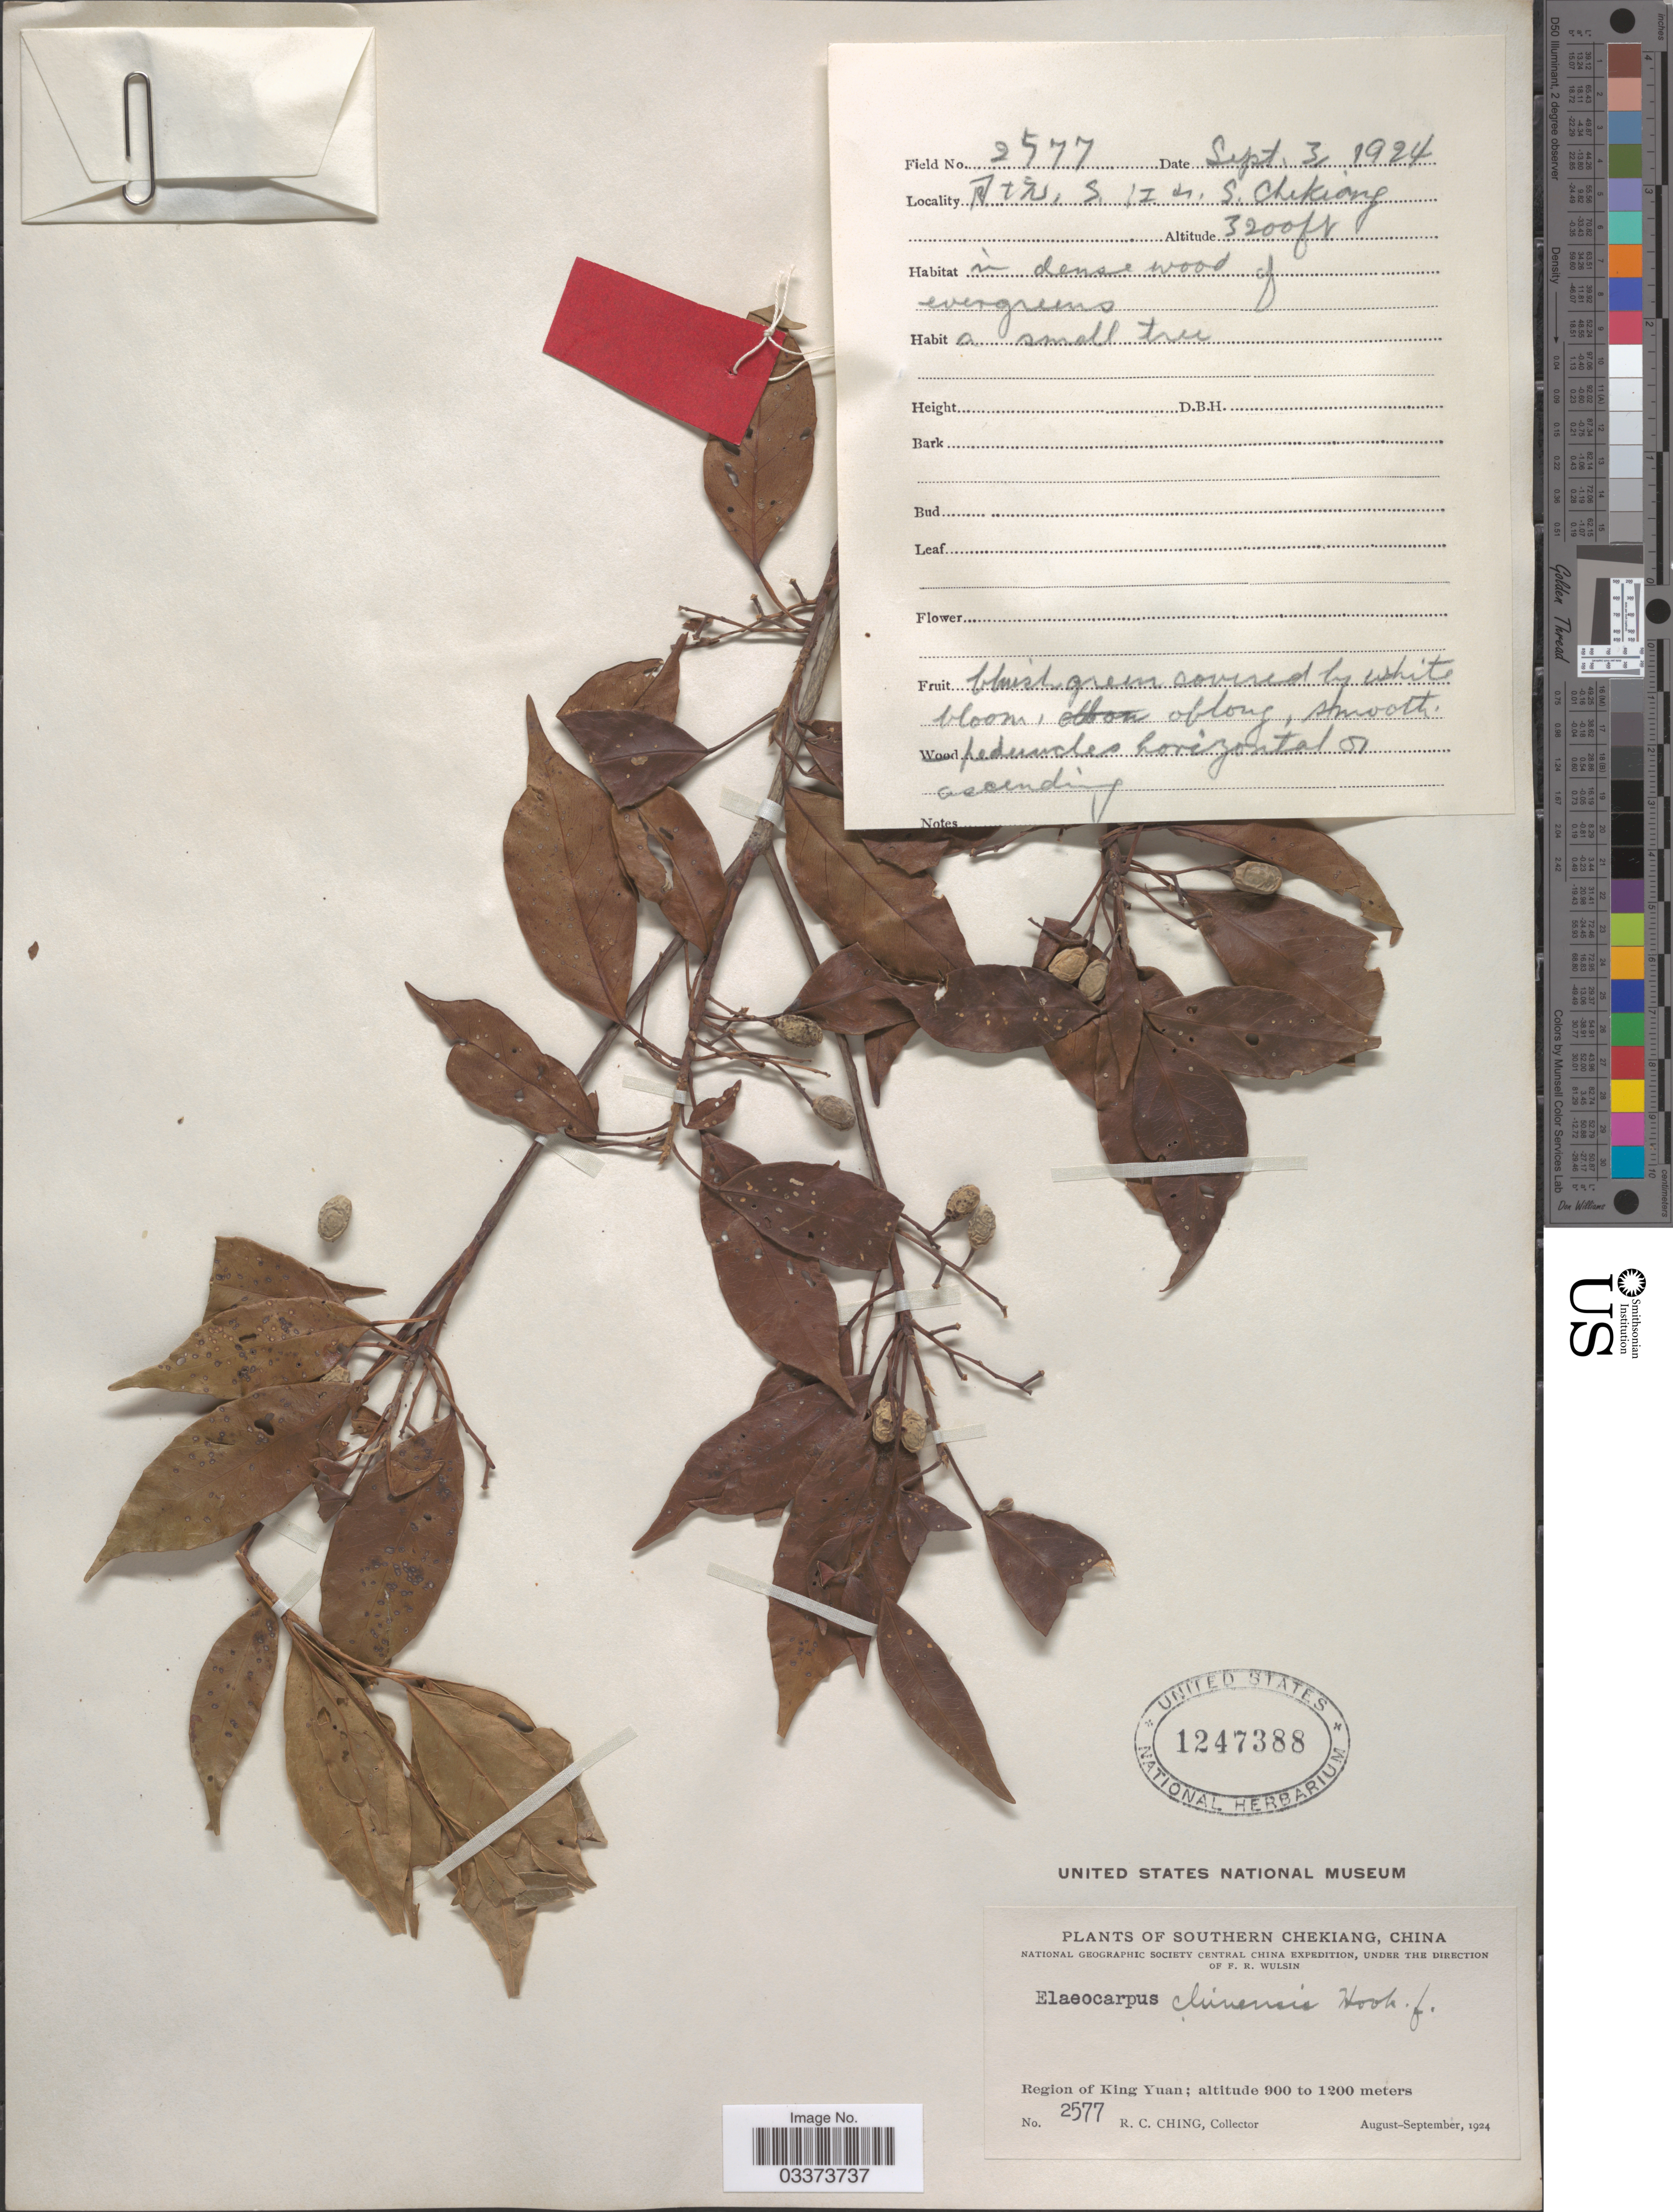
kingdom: Plantae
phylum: Tracheophyta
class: Magnoliopsida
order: Oxalidales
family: Elaeocarpaceae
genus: Elaeocarpus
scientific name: Elaeocarpus chinensis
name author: (A. Gray & Ch) Hook. f.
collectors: R. C. Ching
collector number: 2577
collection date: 1924-08/1924-09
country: China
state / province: Zhejiang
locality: Southern Chekiang, Region of King Yuan.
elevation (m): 975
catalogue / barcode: US 1247388